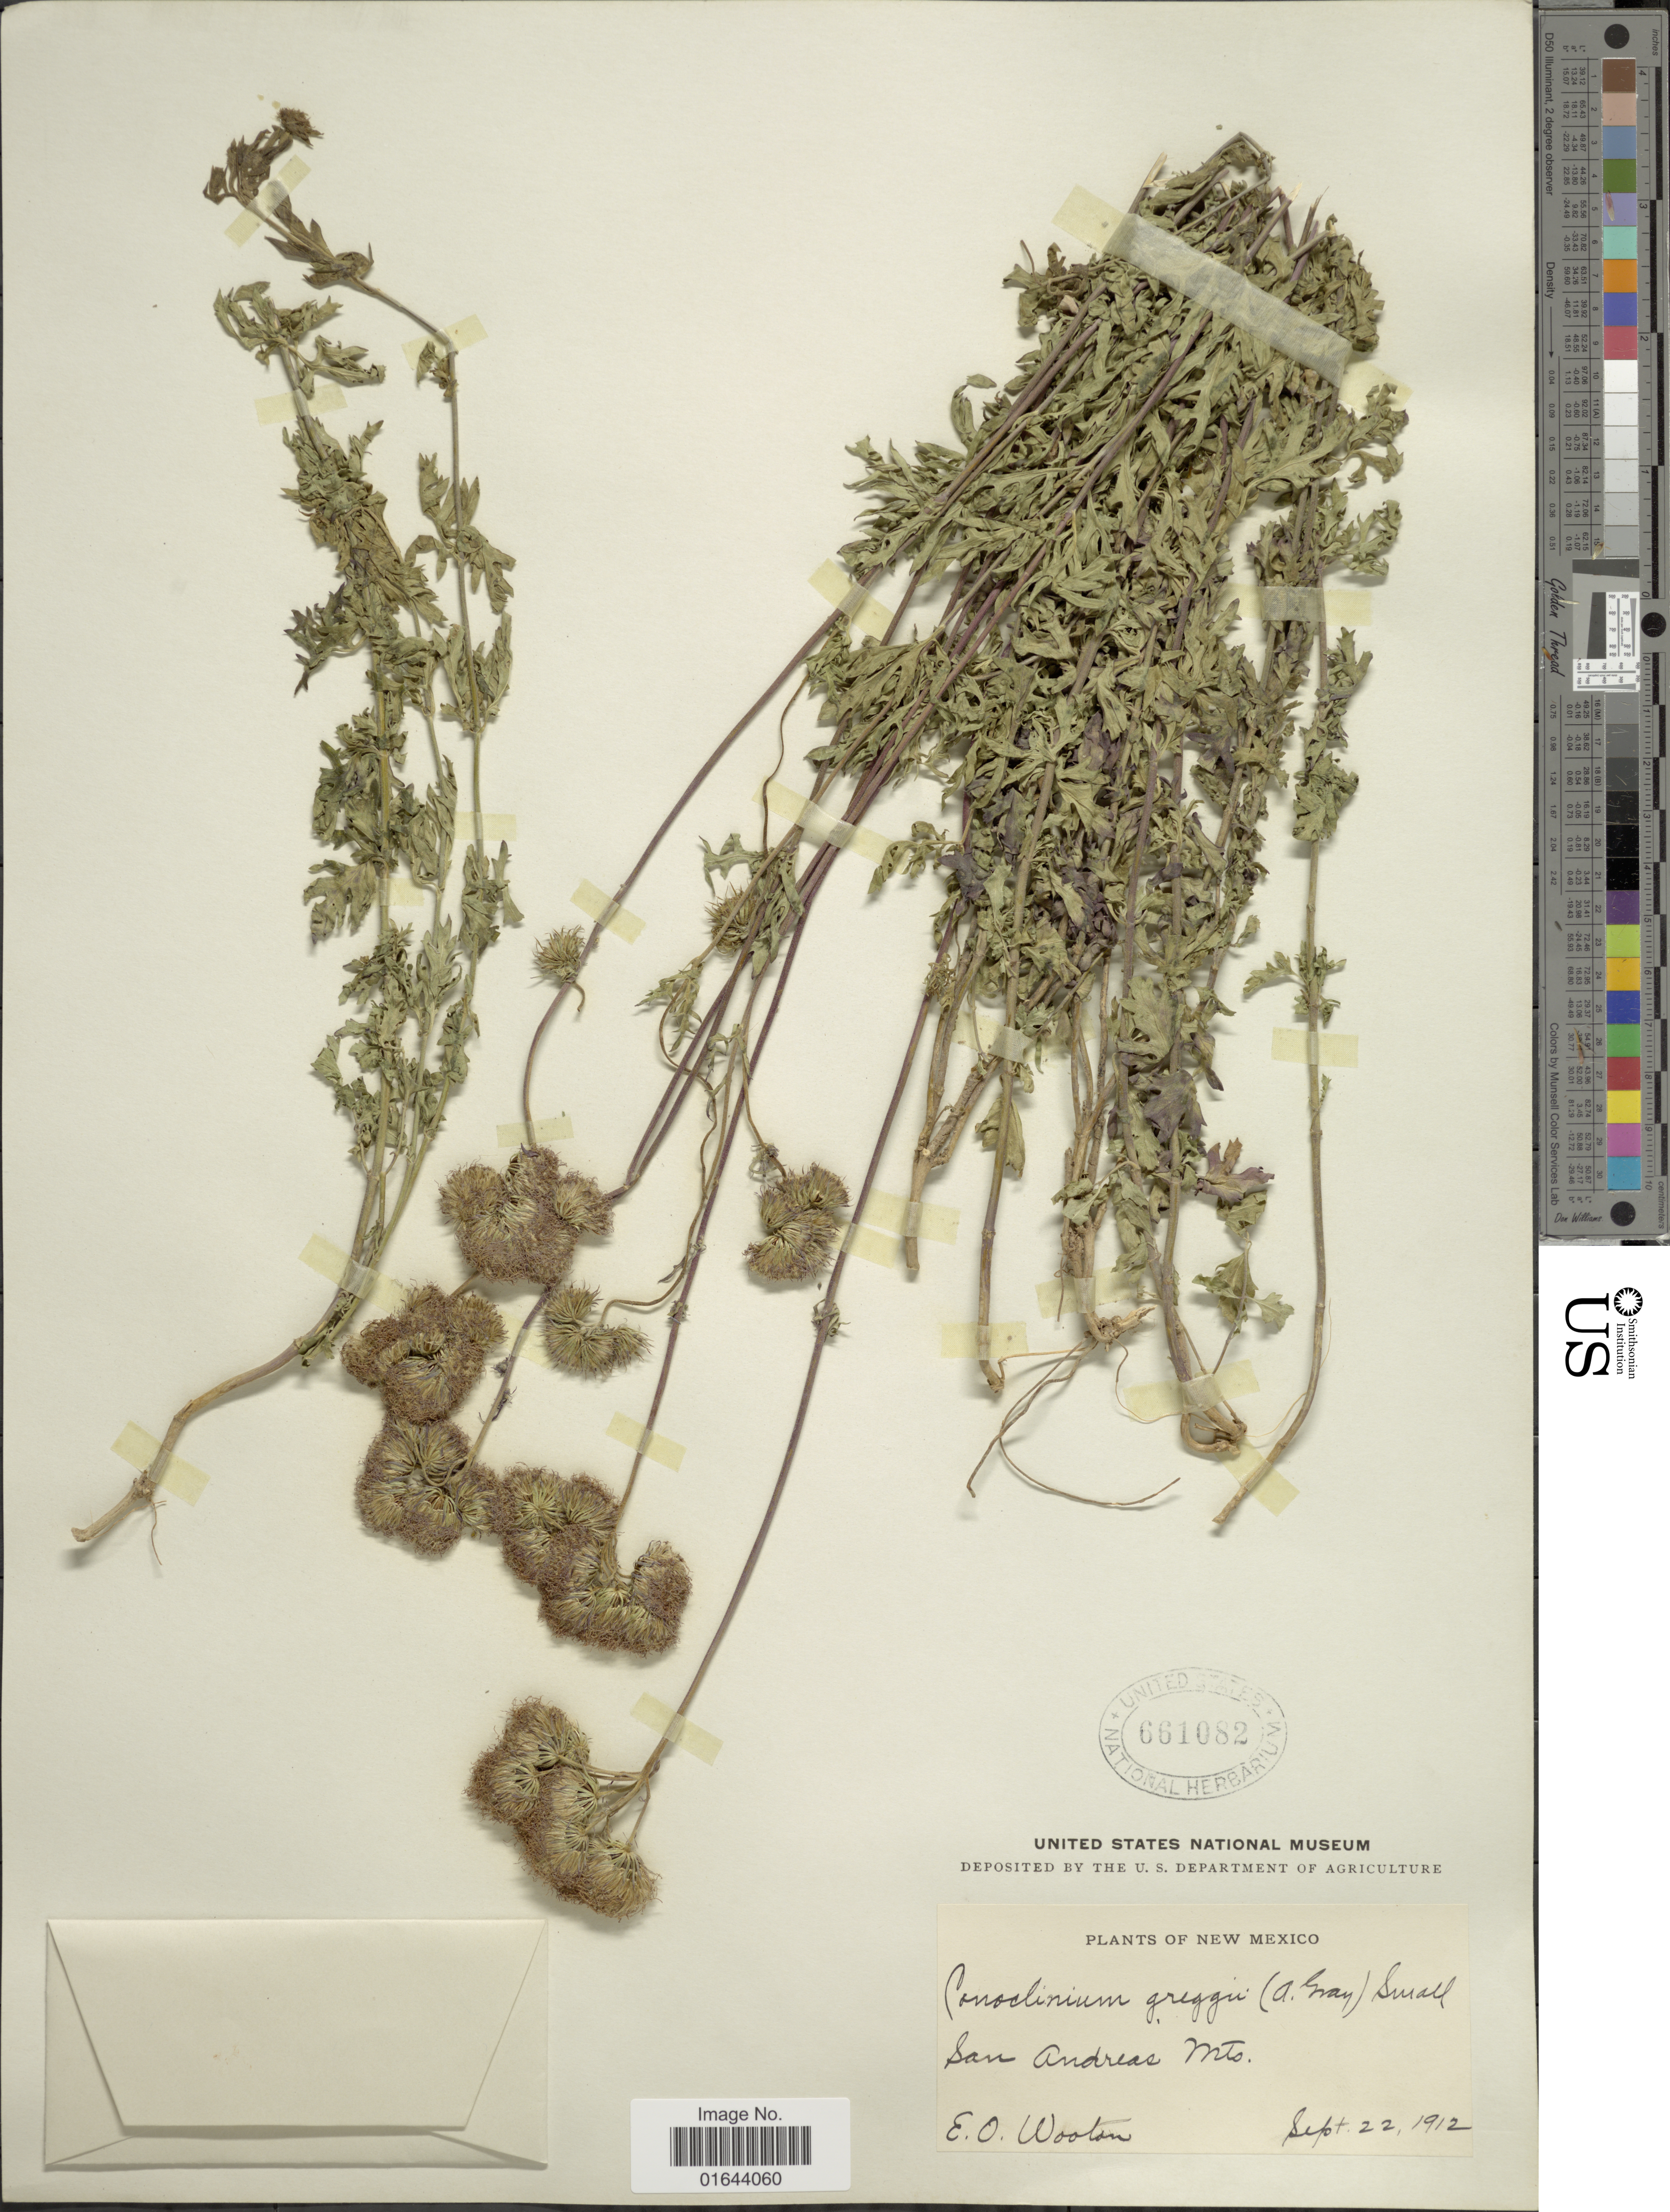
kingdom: Plantae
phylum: Tracheophyta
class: Magnoliopsida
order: Asterales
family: Asteraceae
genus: Conoclinium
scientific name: Conoclinium greggii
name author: (A. Gray) Small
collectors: E. O. Wooton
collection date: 1912-09-22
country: United States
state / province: New Mexico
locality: San Andreas Mts.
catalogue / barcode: US 661082